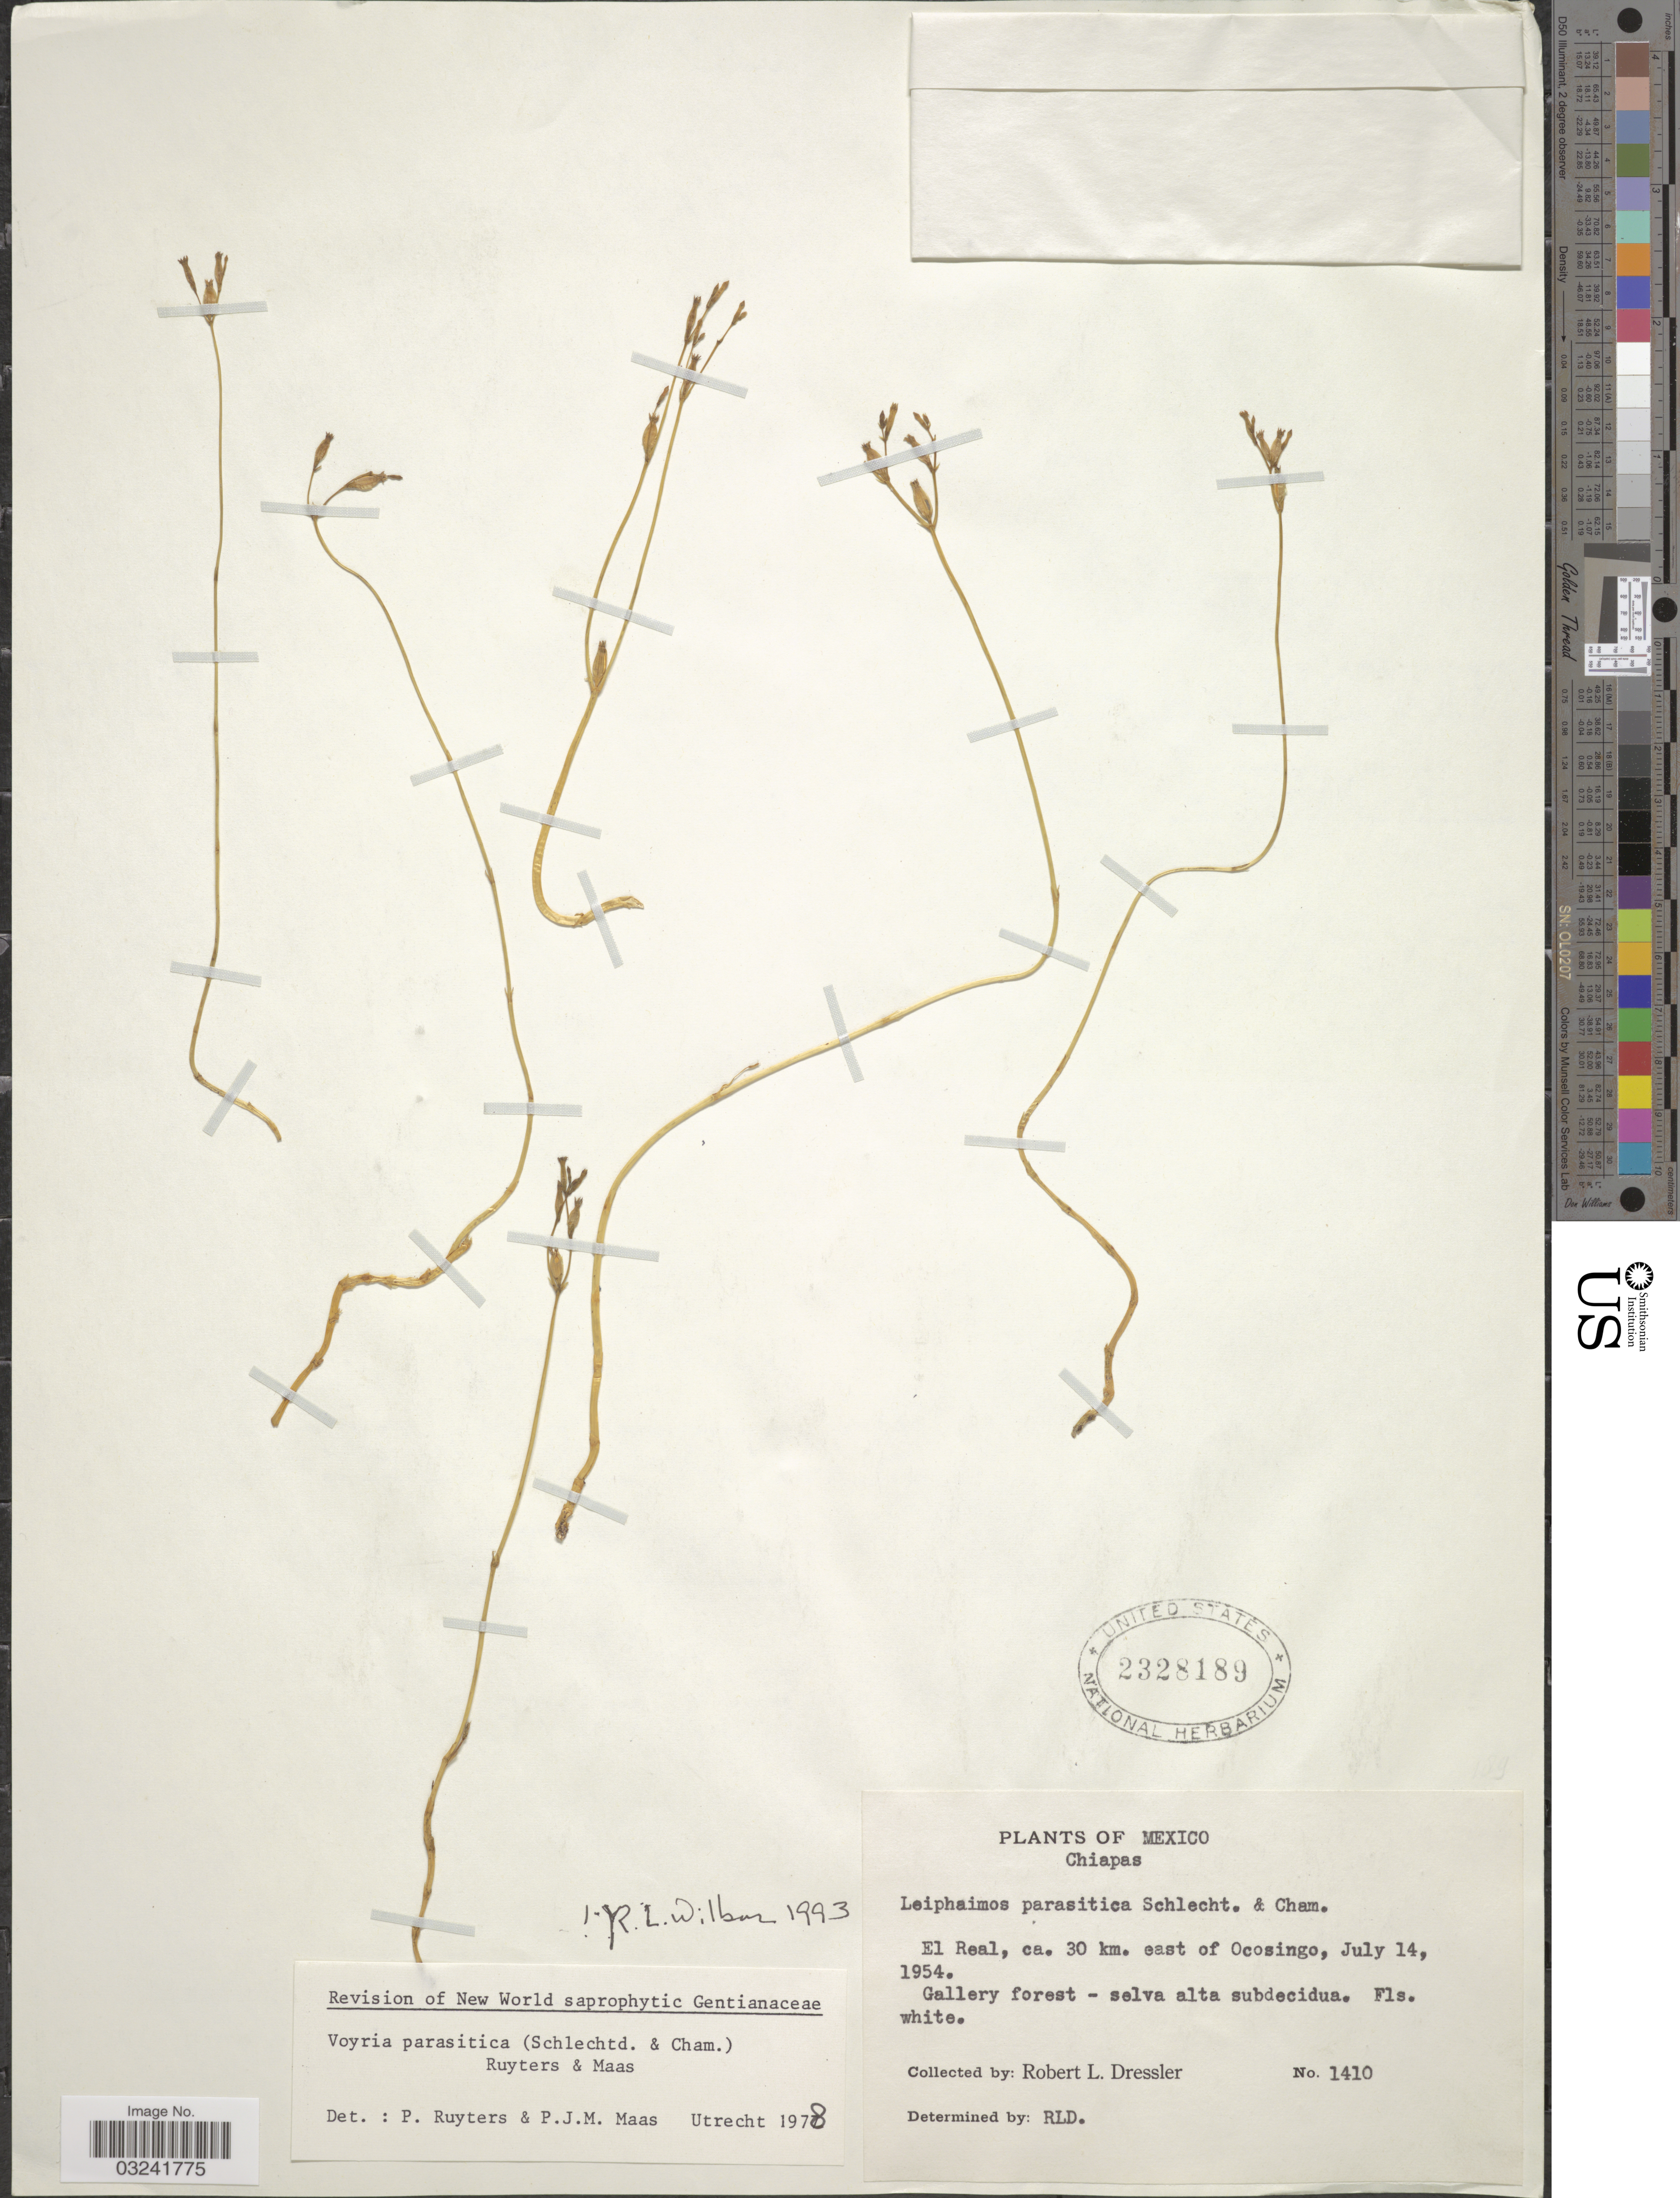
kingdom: Plantae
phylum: Tracheophyta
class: Magnoliopsida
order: Gentianales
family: Gentianaceae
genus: Voyria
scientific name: Voyria parasitica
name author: (Schltdl. & Cham.) Ruyters & Maas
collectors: R. Dressler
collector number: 1410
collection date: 1954-07-14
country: Mexico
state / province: Chiapas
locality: El Real, ca. 30 km. east of Ocosingo.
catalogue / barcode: US 2328189